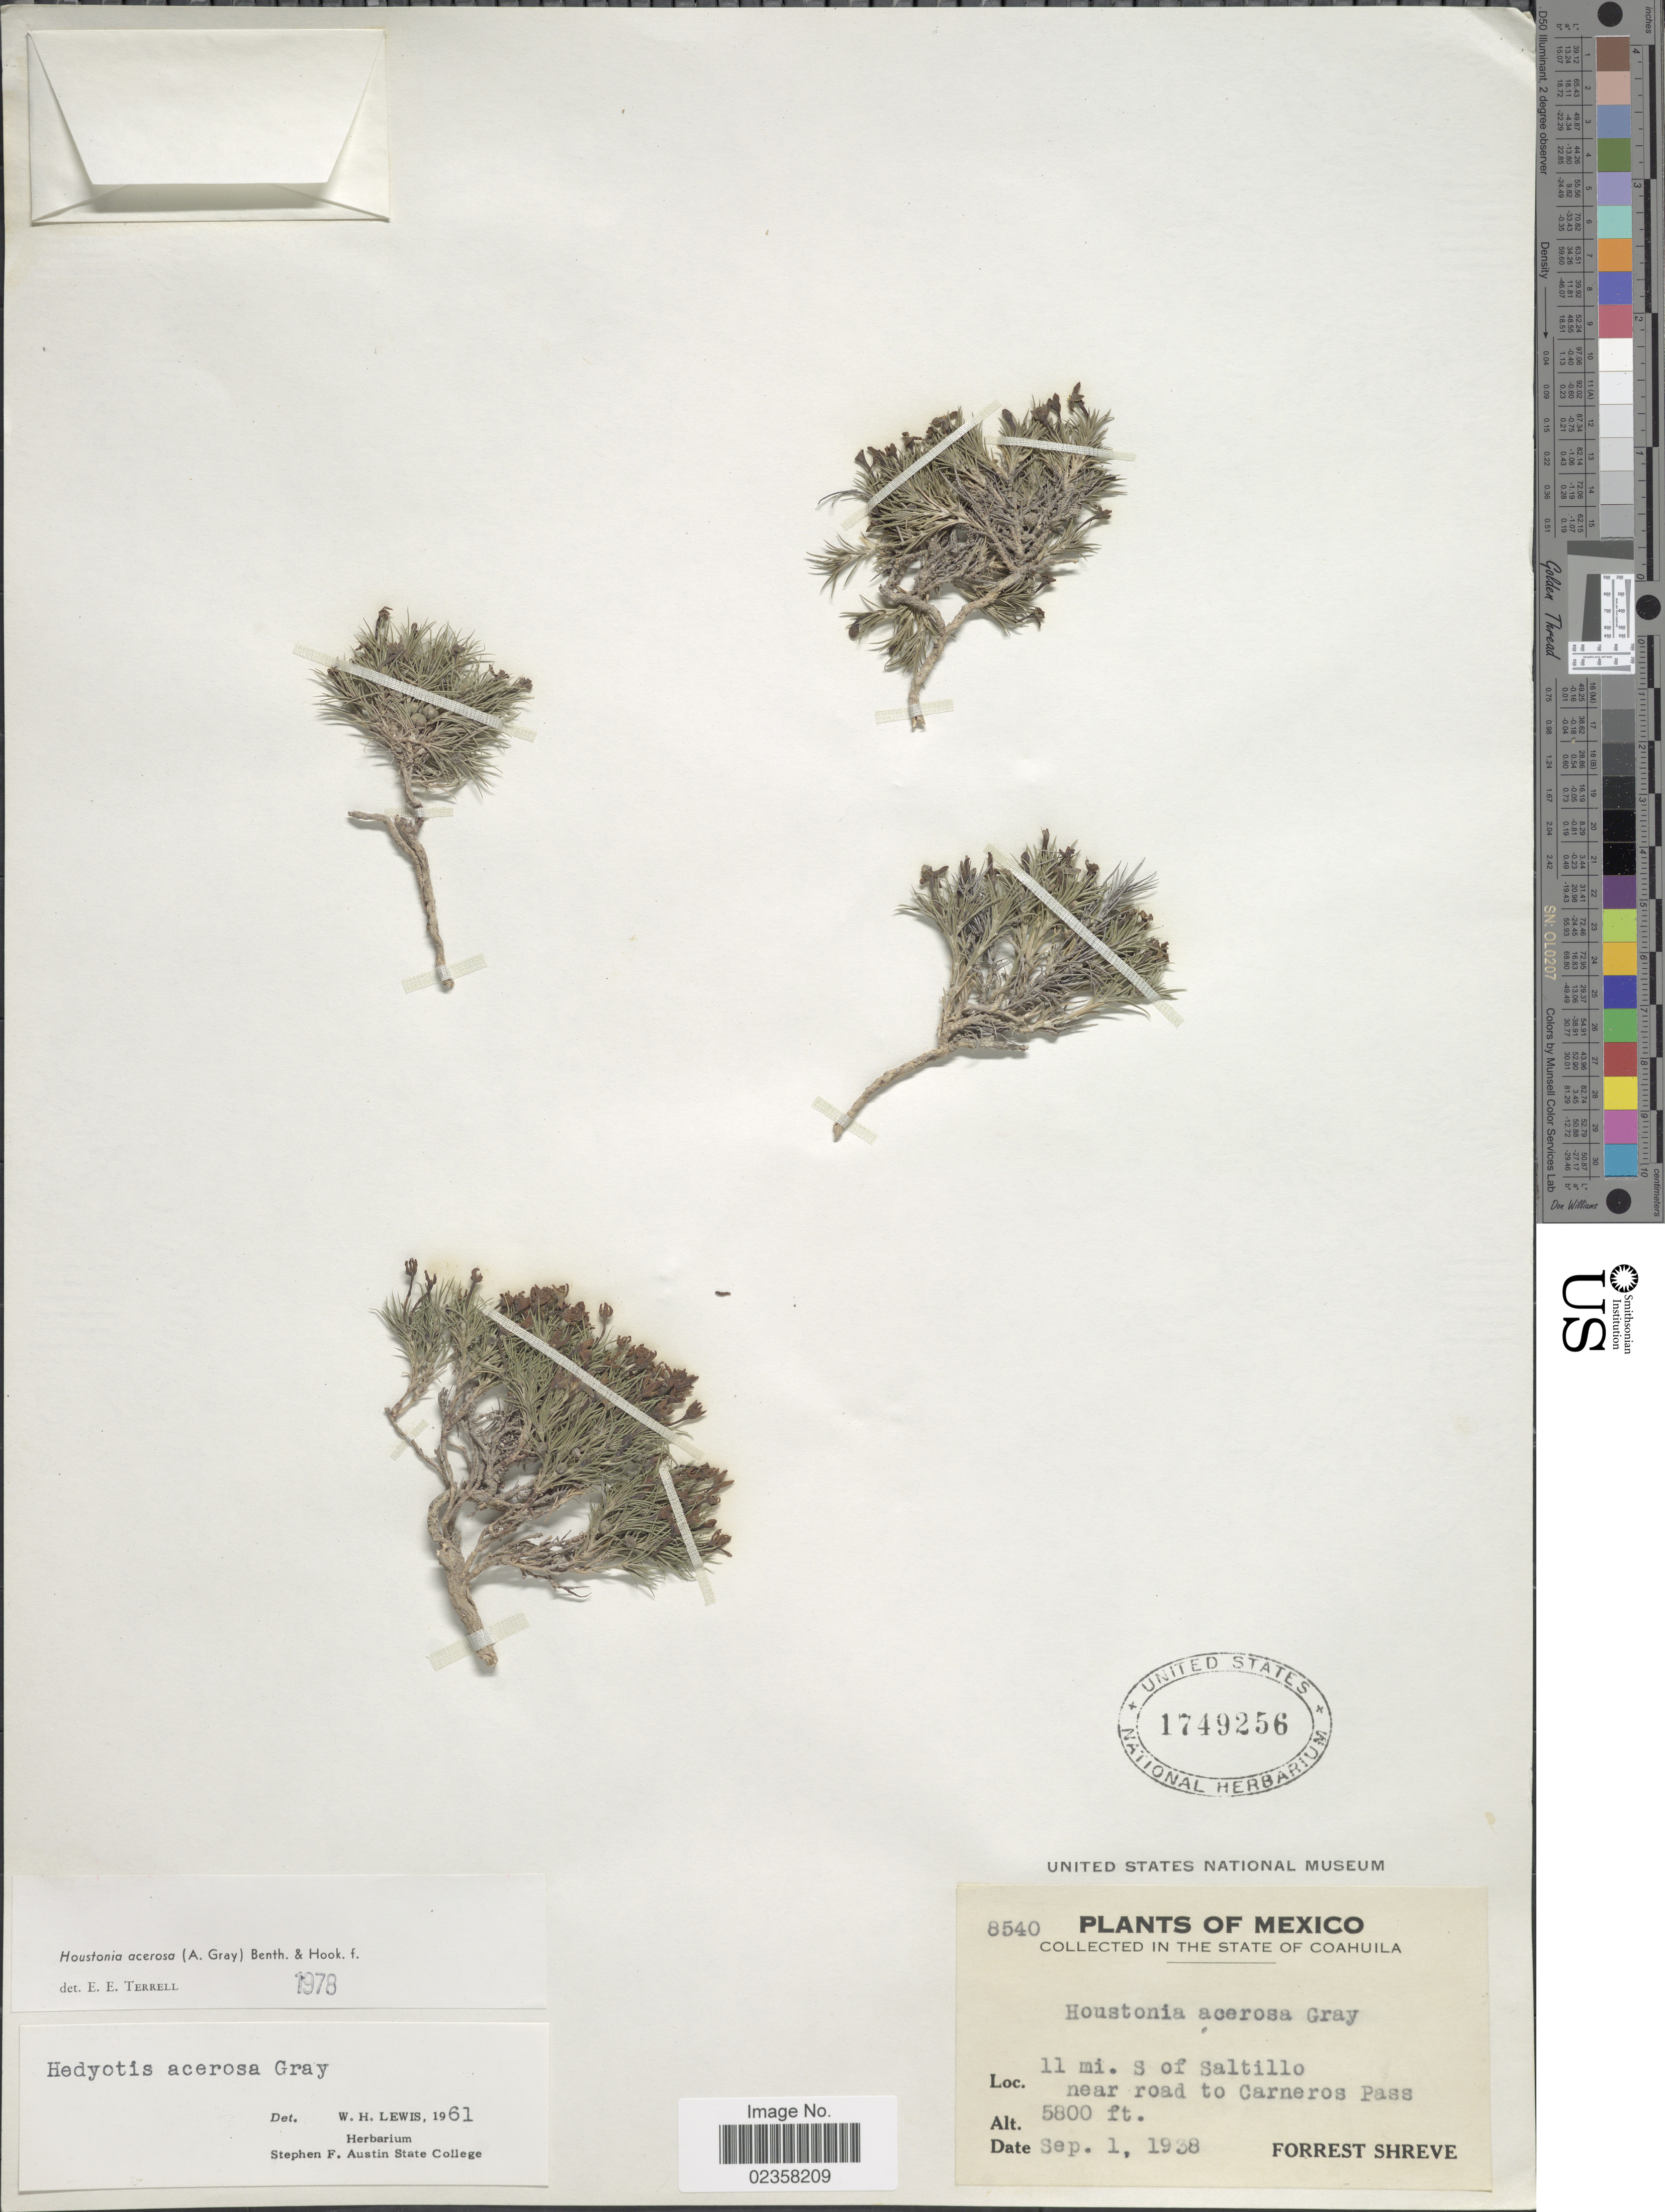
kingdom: Plantae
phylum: Tracheophyta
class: Magnoliopsida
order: Gentianales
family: Rubiaceae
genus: Houstonia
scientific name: Houstonia acerosa var. acerosa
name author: (A. Gray) Benth. & Hook. f.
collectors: F. Shreve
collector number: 8540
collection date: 1938-09-01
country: Mexico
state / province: Coahuila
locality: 11 mi. S of Saltillo near road to Carneros Pass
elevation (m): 1768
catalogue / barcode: US 1749256